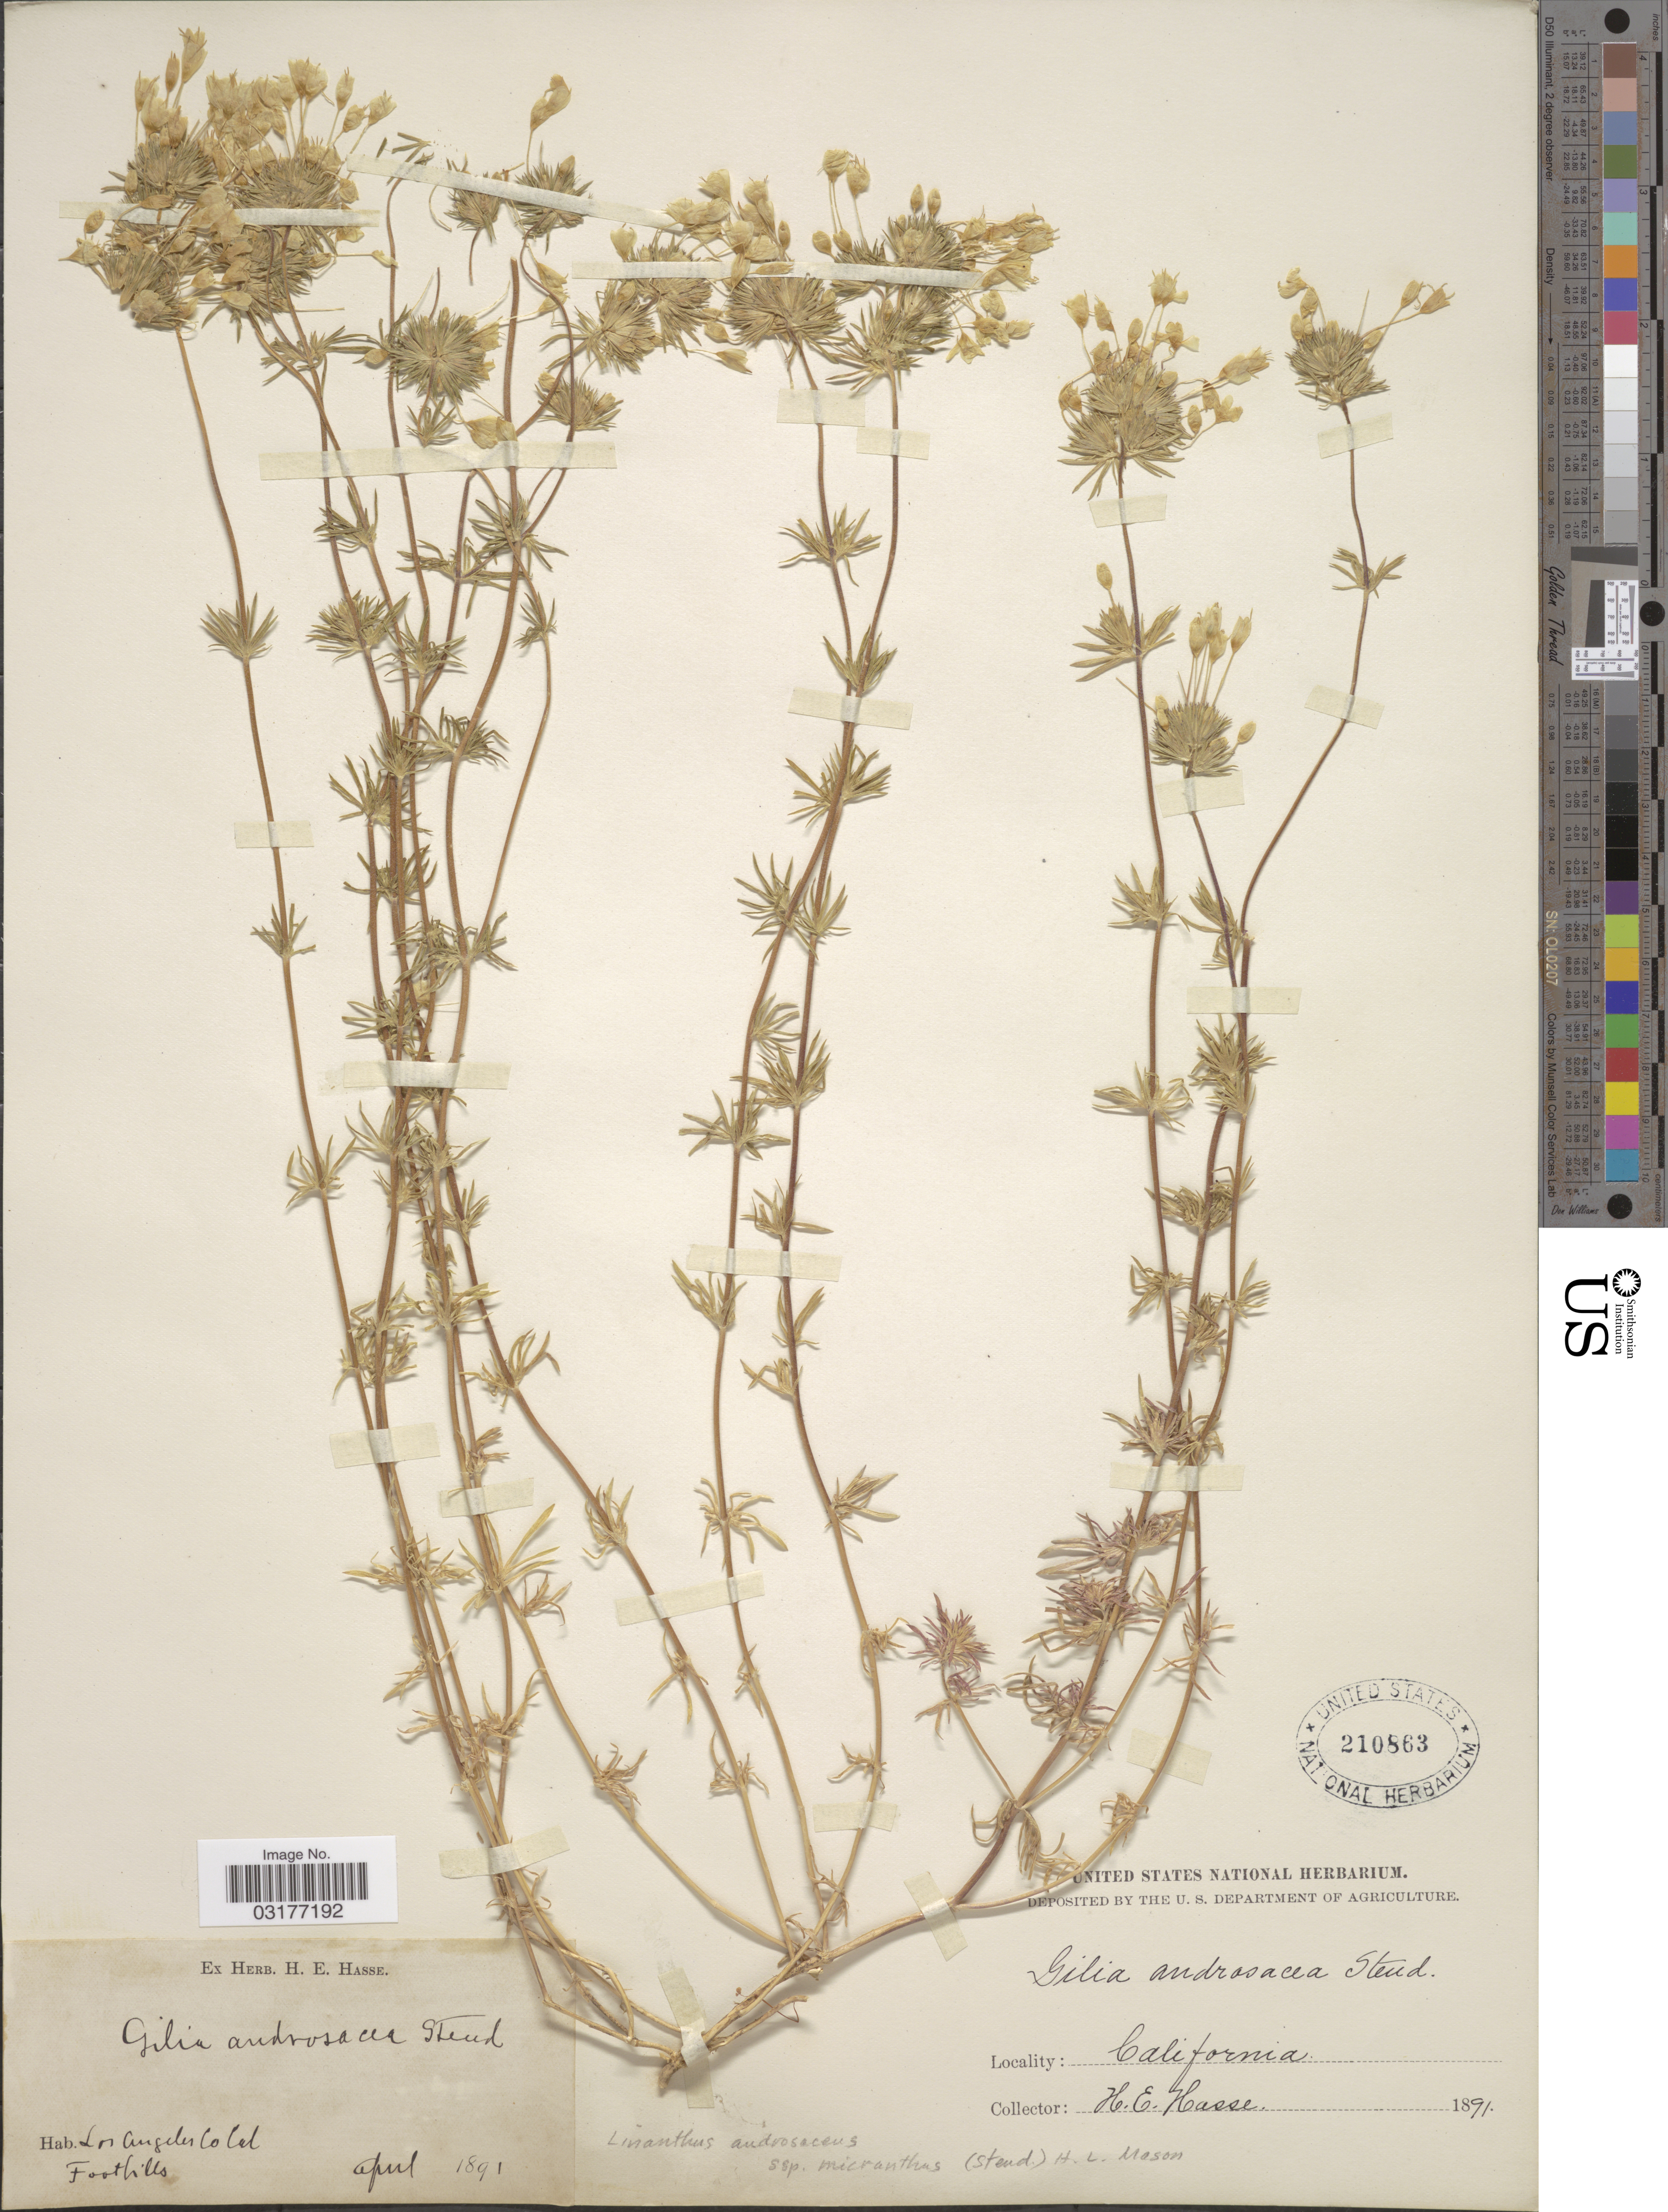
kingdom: Plantae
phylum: Tracheophyta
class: Magnoliopsida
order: Ericales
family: Polemoniaceae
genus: Leptosiphon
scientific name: Leptosiphon parviflorus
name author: Benth.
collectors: H. E. Hasse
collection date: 1891-04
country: United States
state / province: California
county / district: Los Angeles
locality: Los Angeles Co Cal.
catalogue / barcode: US 210863